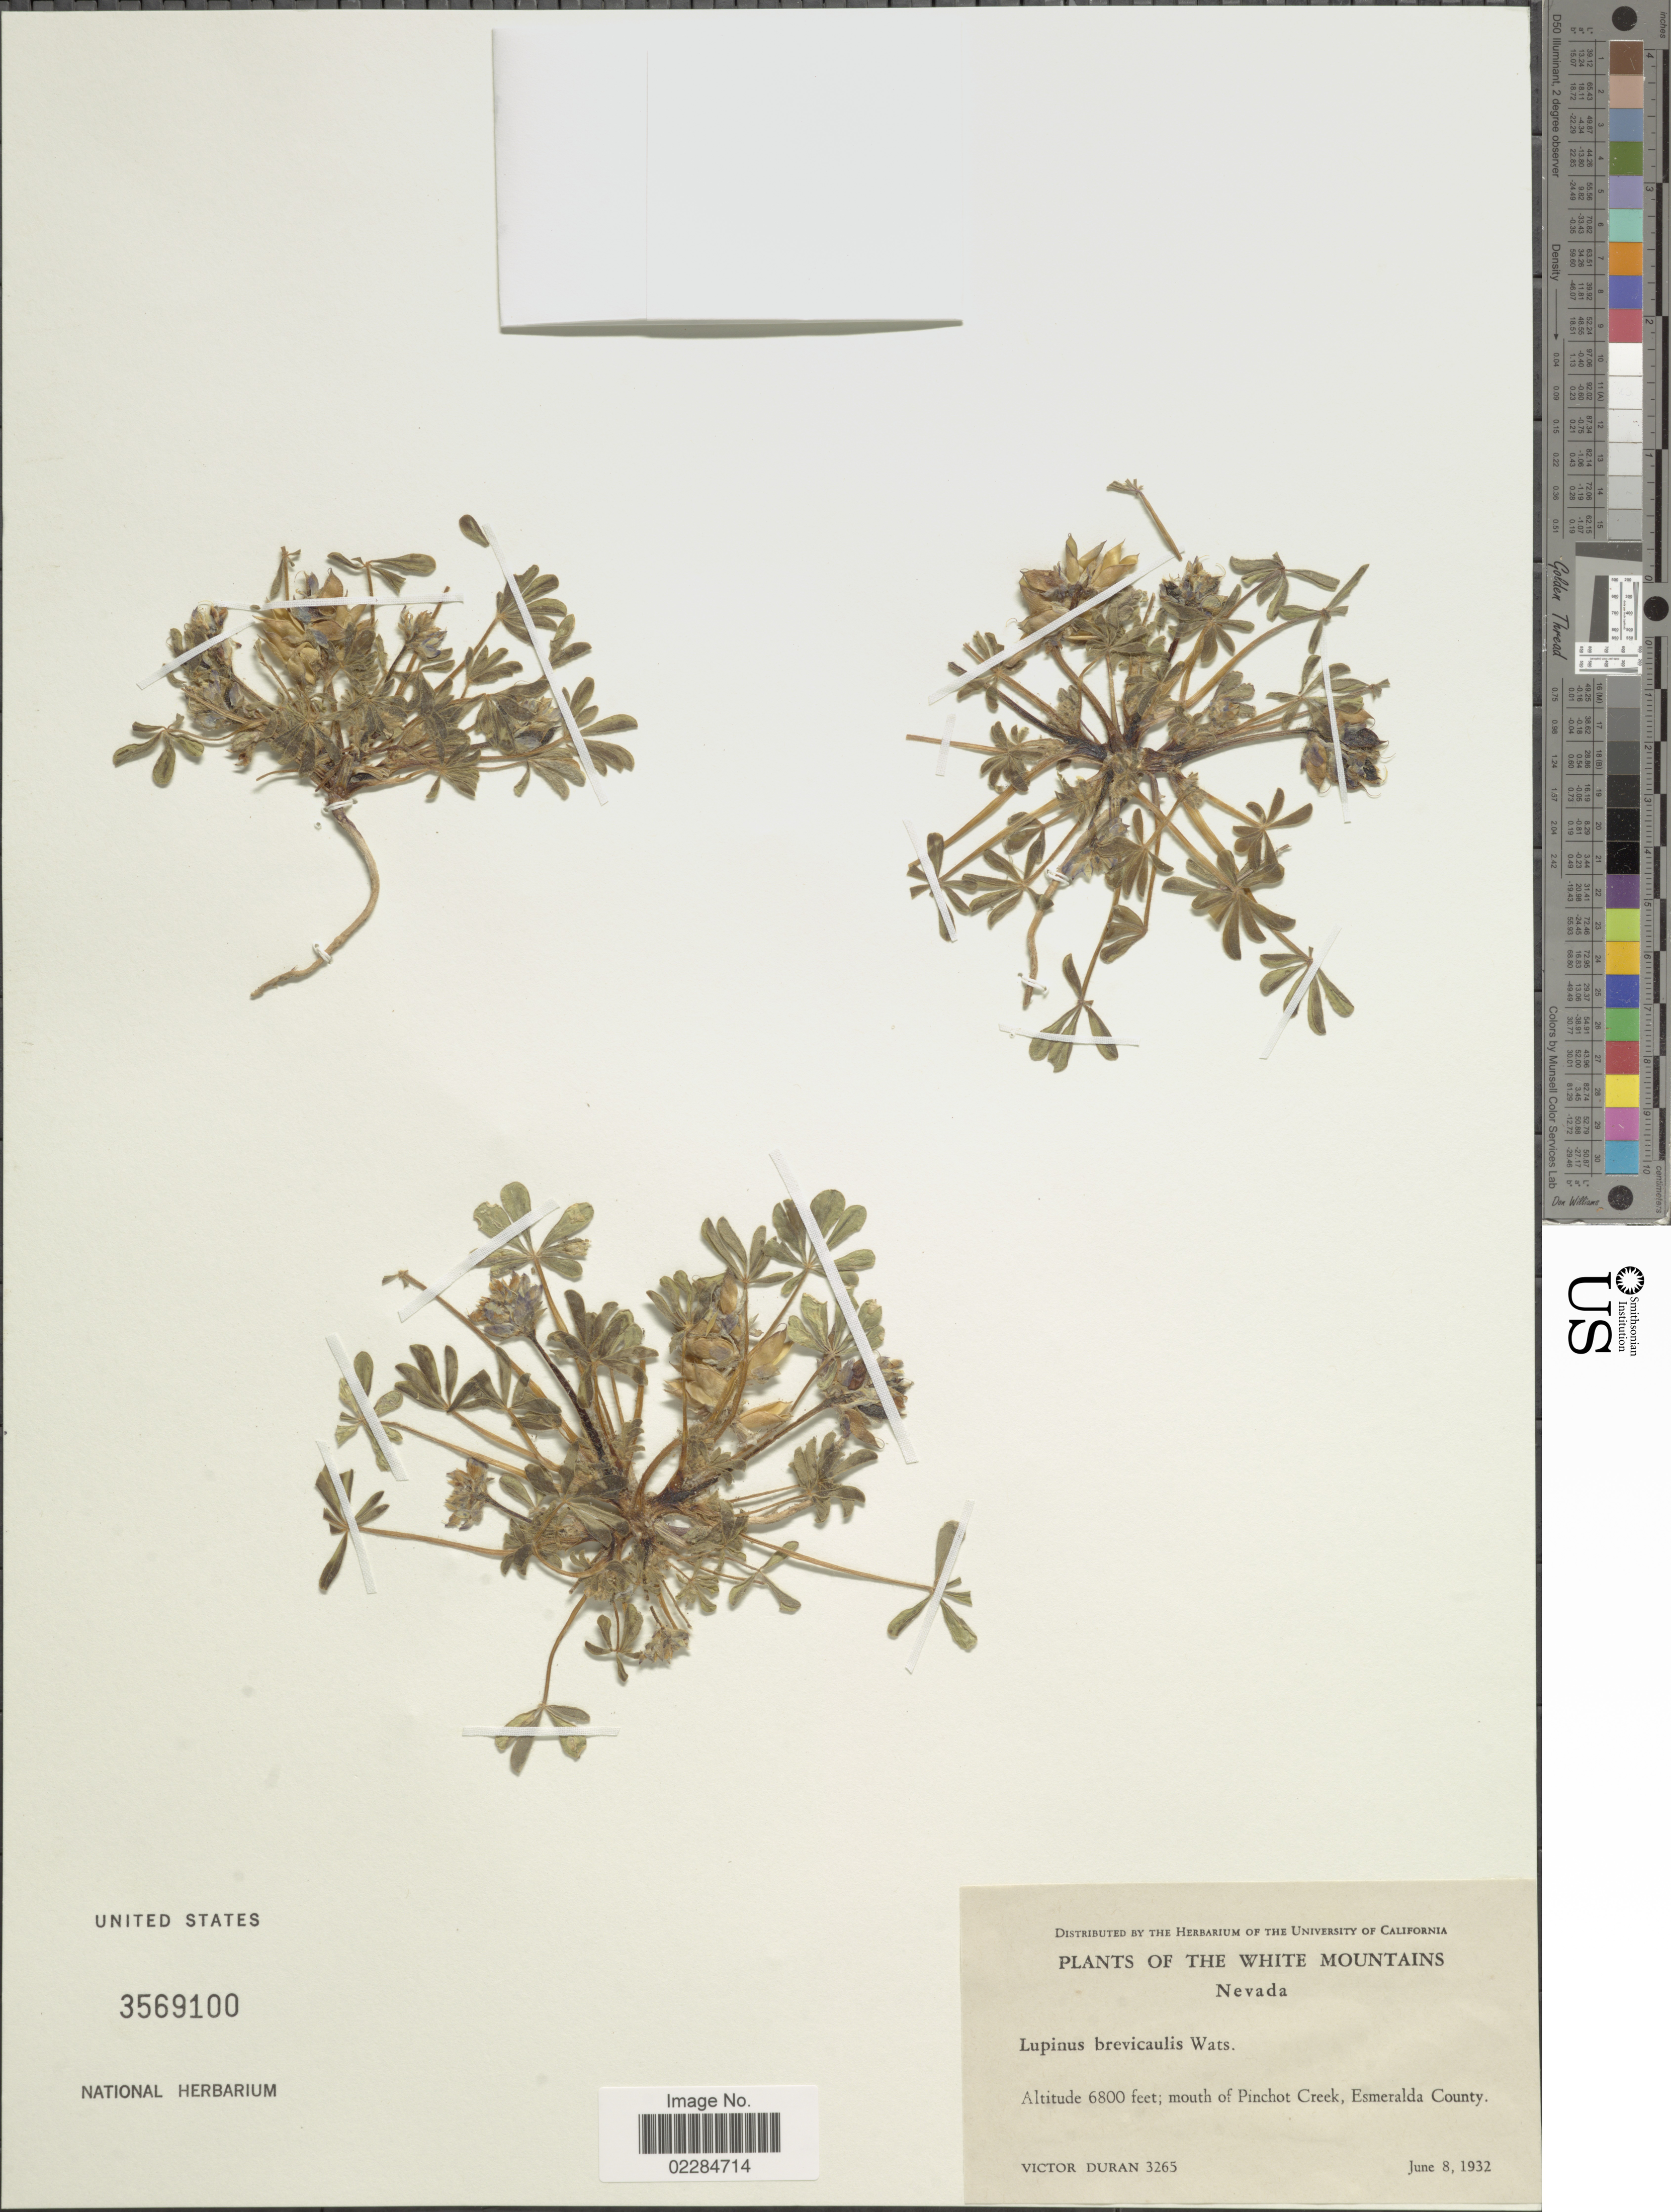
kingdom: Plantae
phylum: Tracheophyta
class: Magnoliopsida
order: Fabales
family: Fabaceae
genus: Lupinus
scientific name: Lupinus brevicaulis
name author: S. Watson in C. King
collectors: V. Duran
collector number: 3265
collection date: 1932-06-08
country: United States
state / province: Nevada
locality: The White Mountains; mouth of Pichot Creek, Esmeralda County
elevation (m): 2073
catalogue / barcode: US 3569100